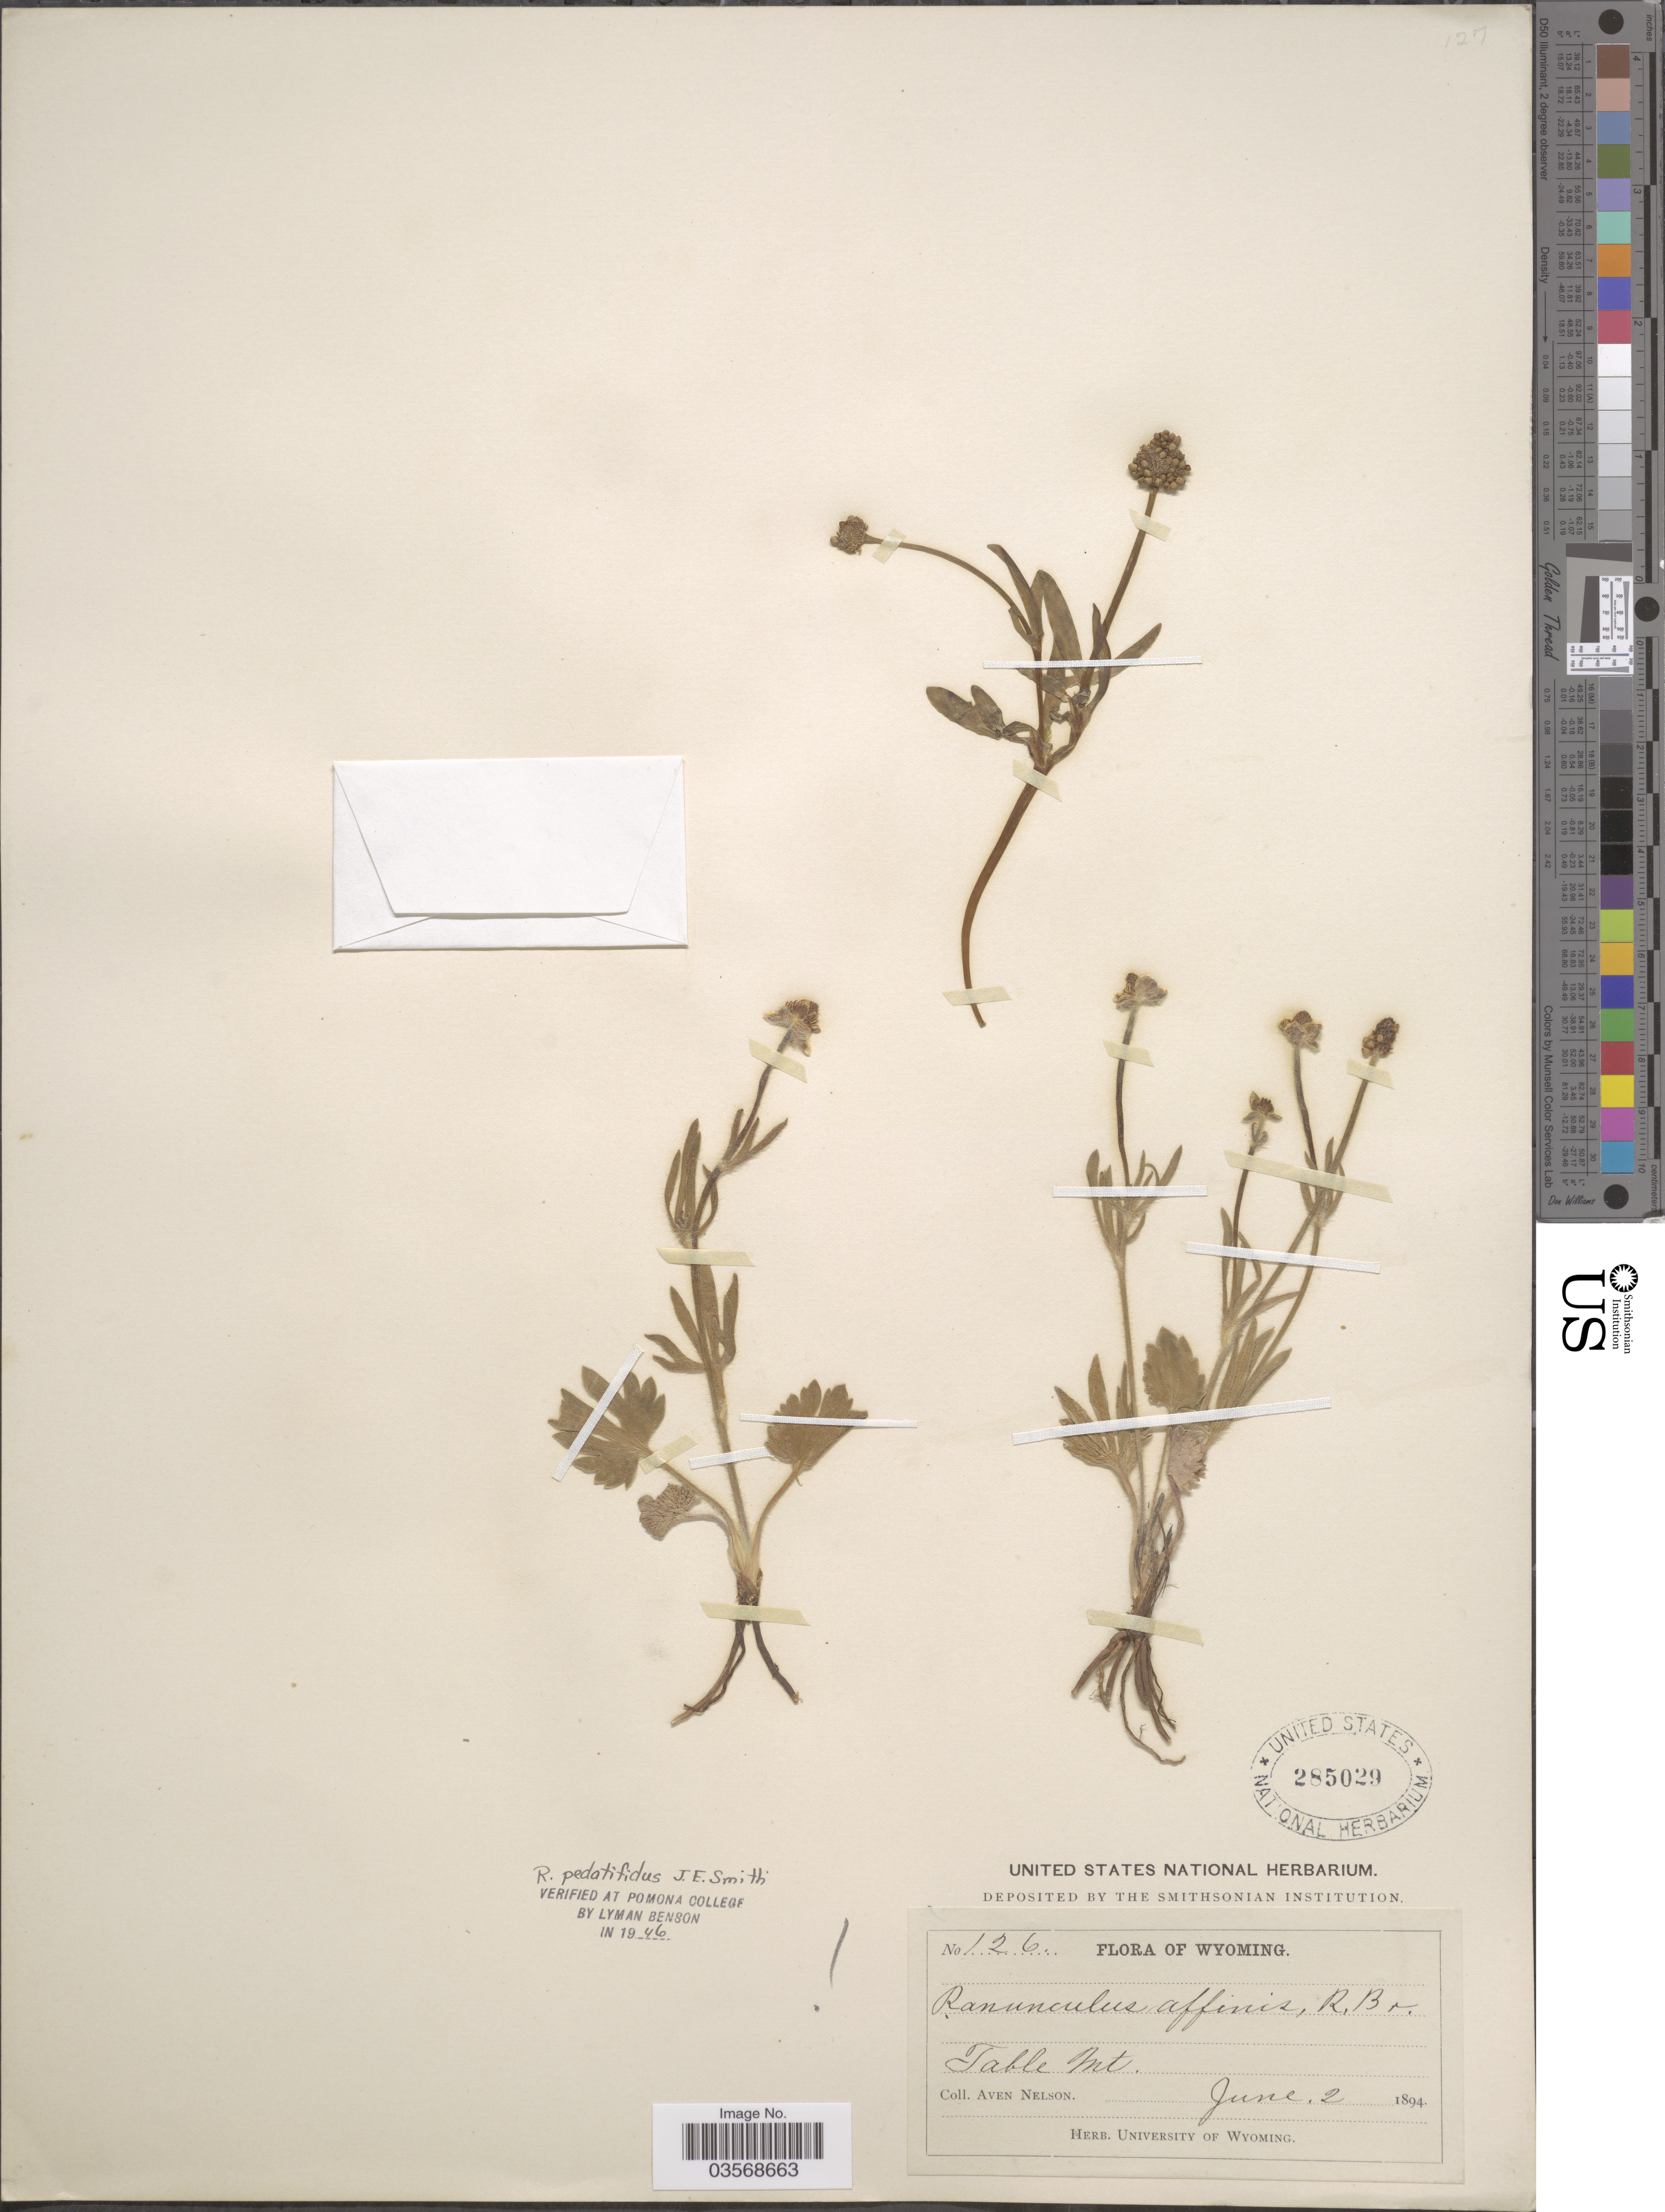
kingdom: Plantae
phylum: Tracheophyta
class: Magnoliopsida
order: Ranunculales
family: Ranunculaceae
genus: Ranunculus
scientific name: Ranunculus pedatifidus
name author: Sm.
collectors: A. Nelson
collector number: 126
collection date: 1894-06-02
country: United States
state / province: Wyoming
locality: Table Mt.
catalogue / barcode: US 285029